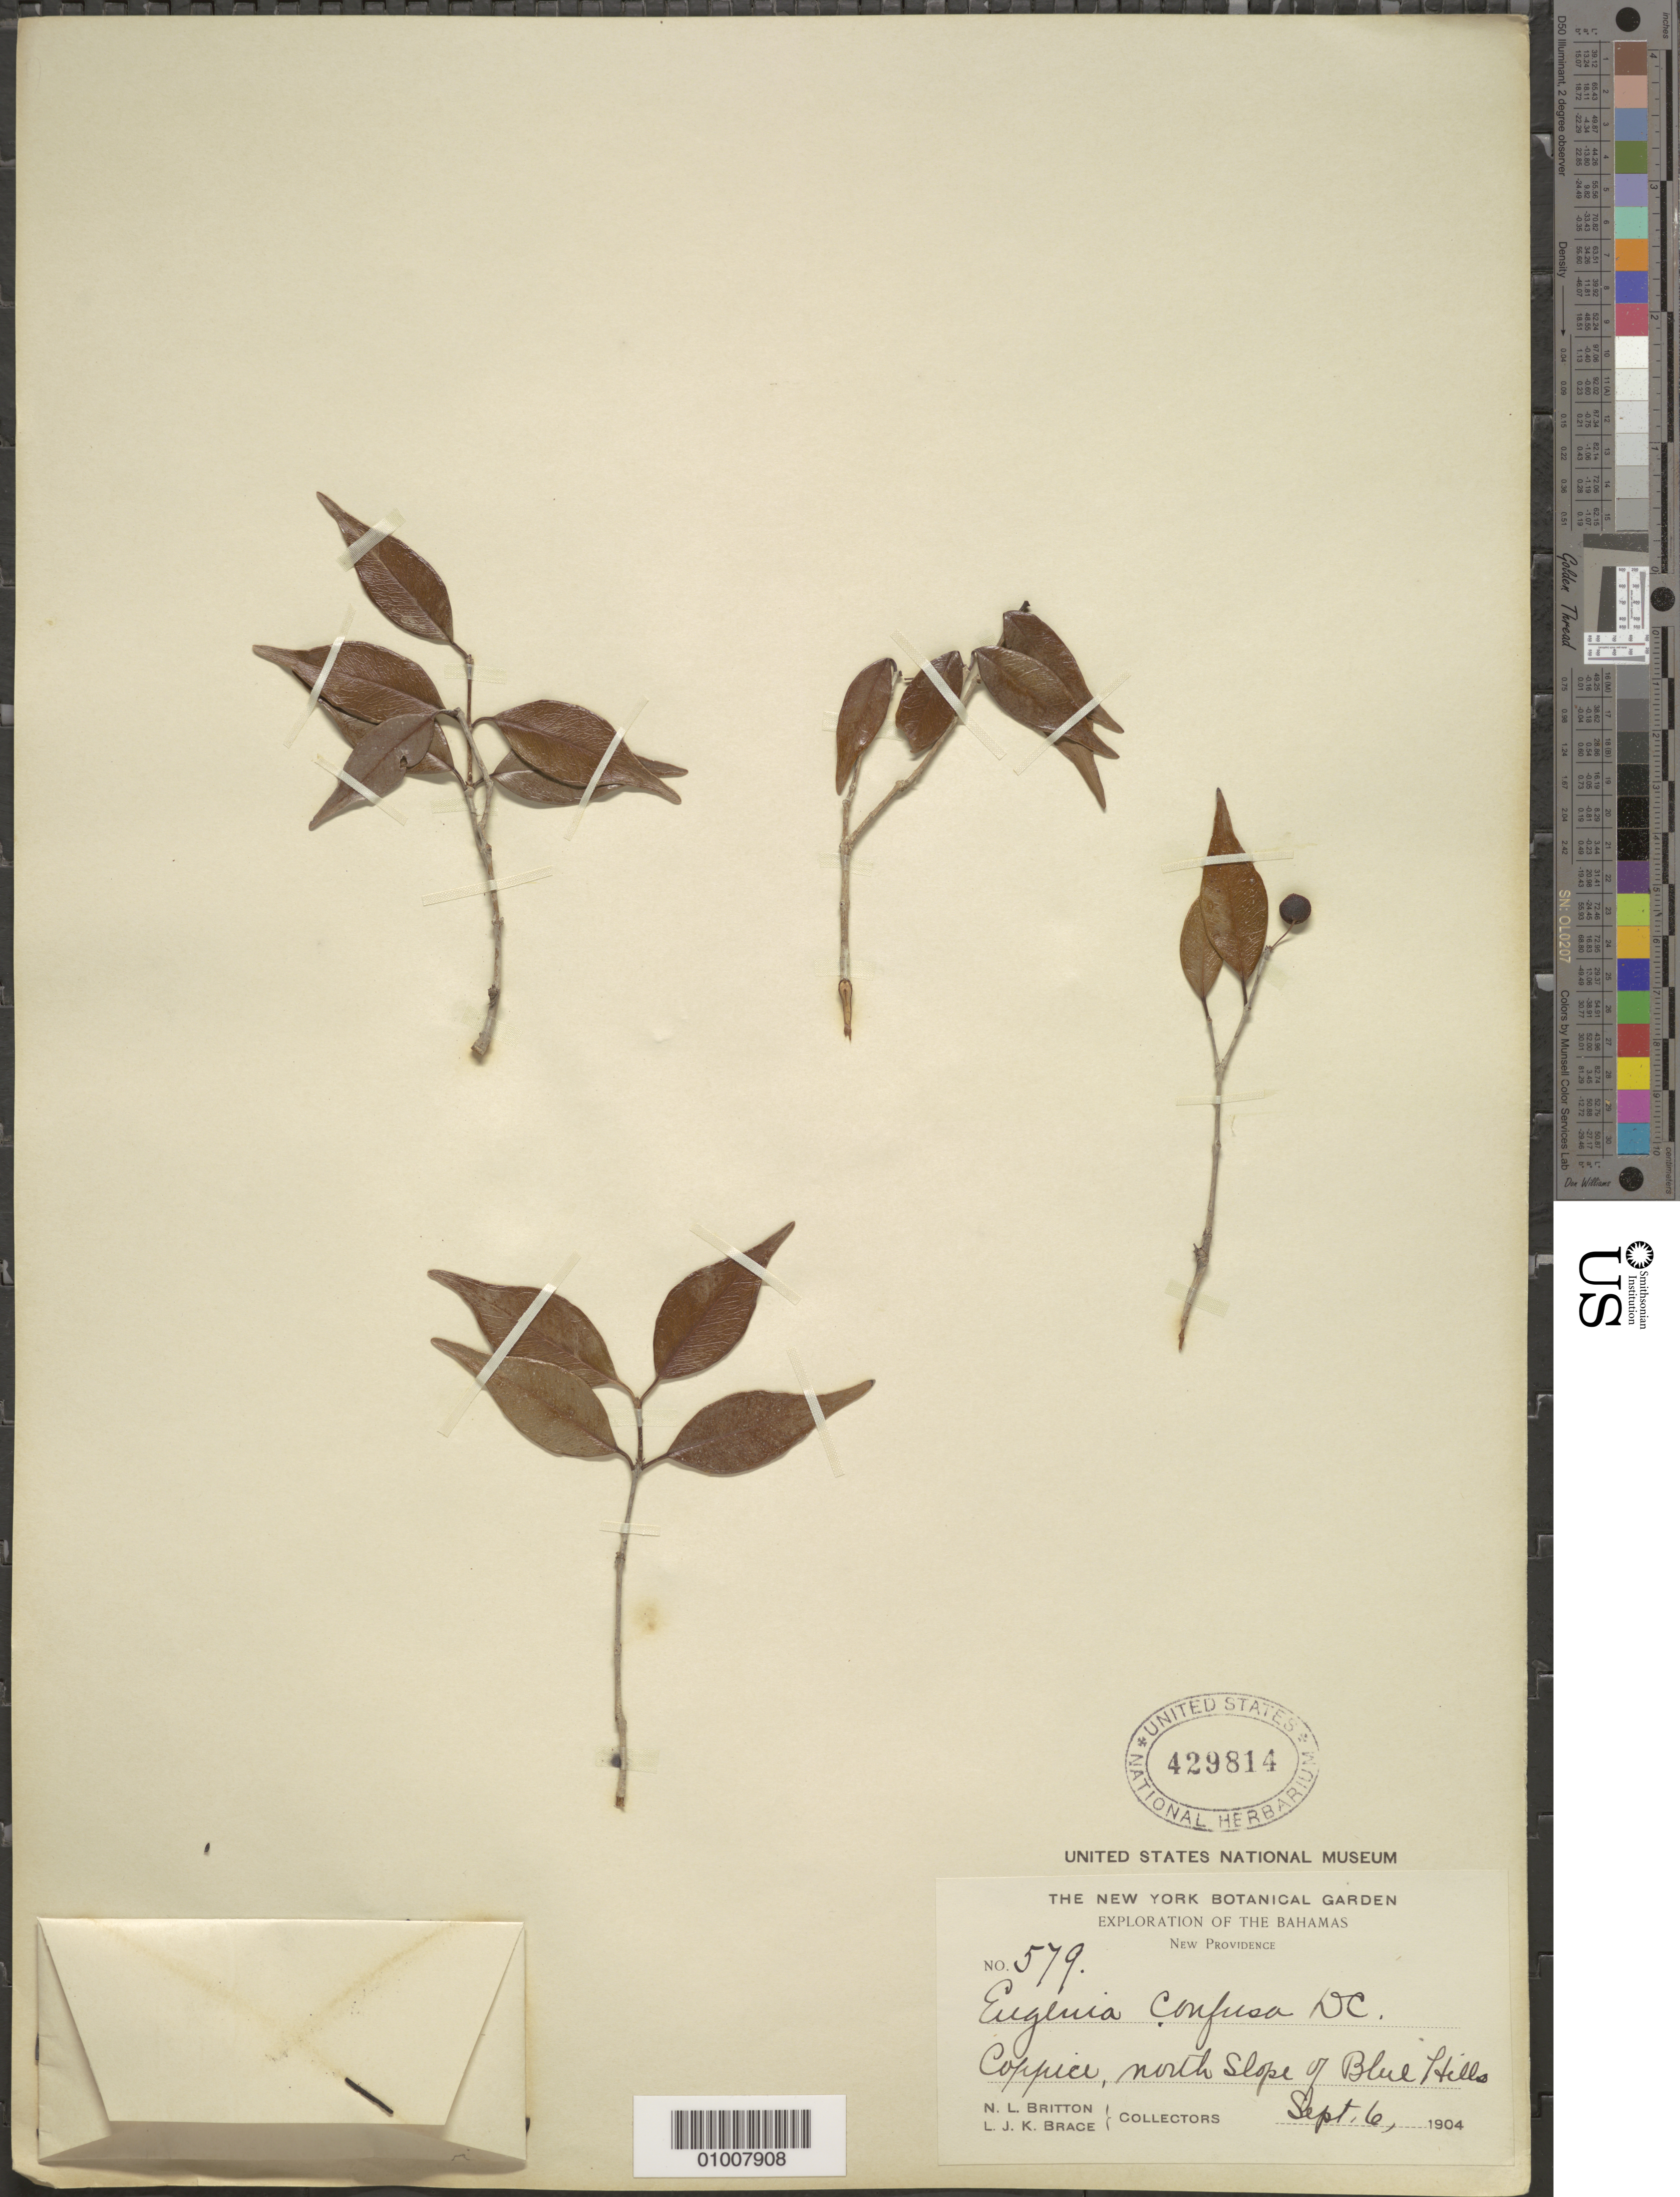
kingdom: Plantae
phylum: Tracheophyta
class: Magnoliopsida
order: Myrtales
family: Myrtaceae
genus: Eugenia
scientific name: Eugenia confusa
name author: DC.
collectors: N. Britton & L. J. K. Brace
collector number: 579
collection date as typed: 06 Sep 1904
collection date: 1904-09-06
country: Bahamas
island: New Providence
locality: North slope of Blue Hills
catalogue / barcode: US 429814